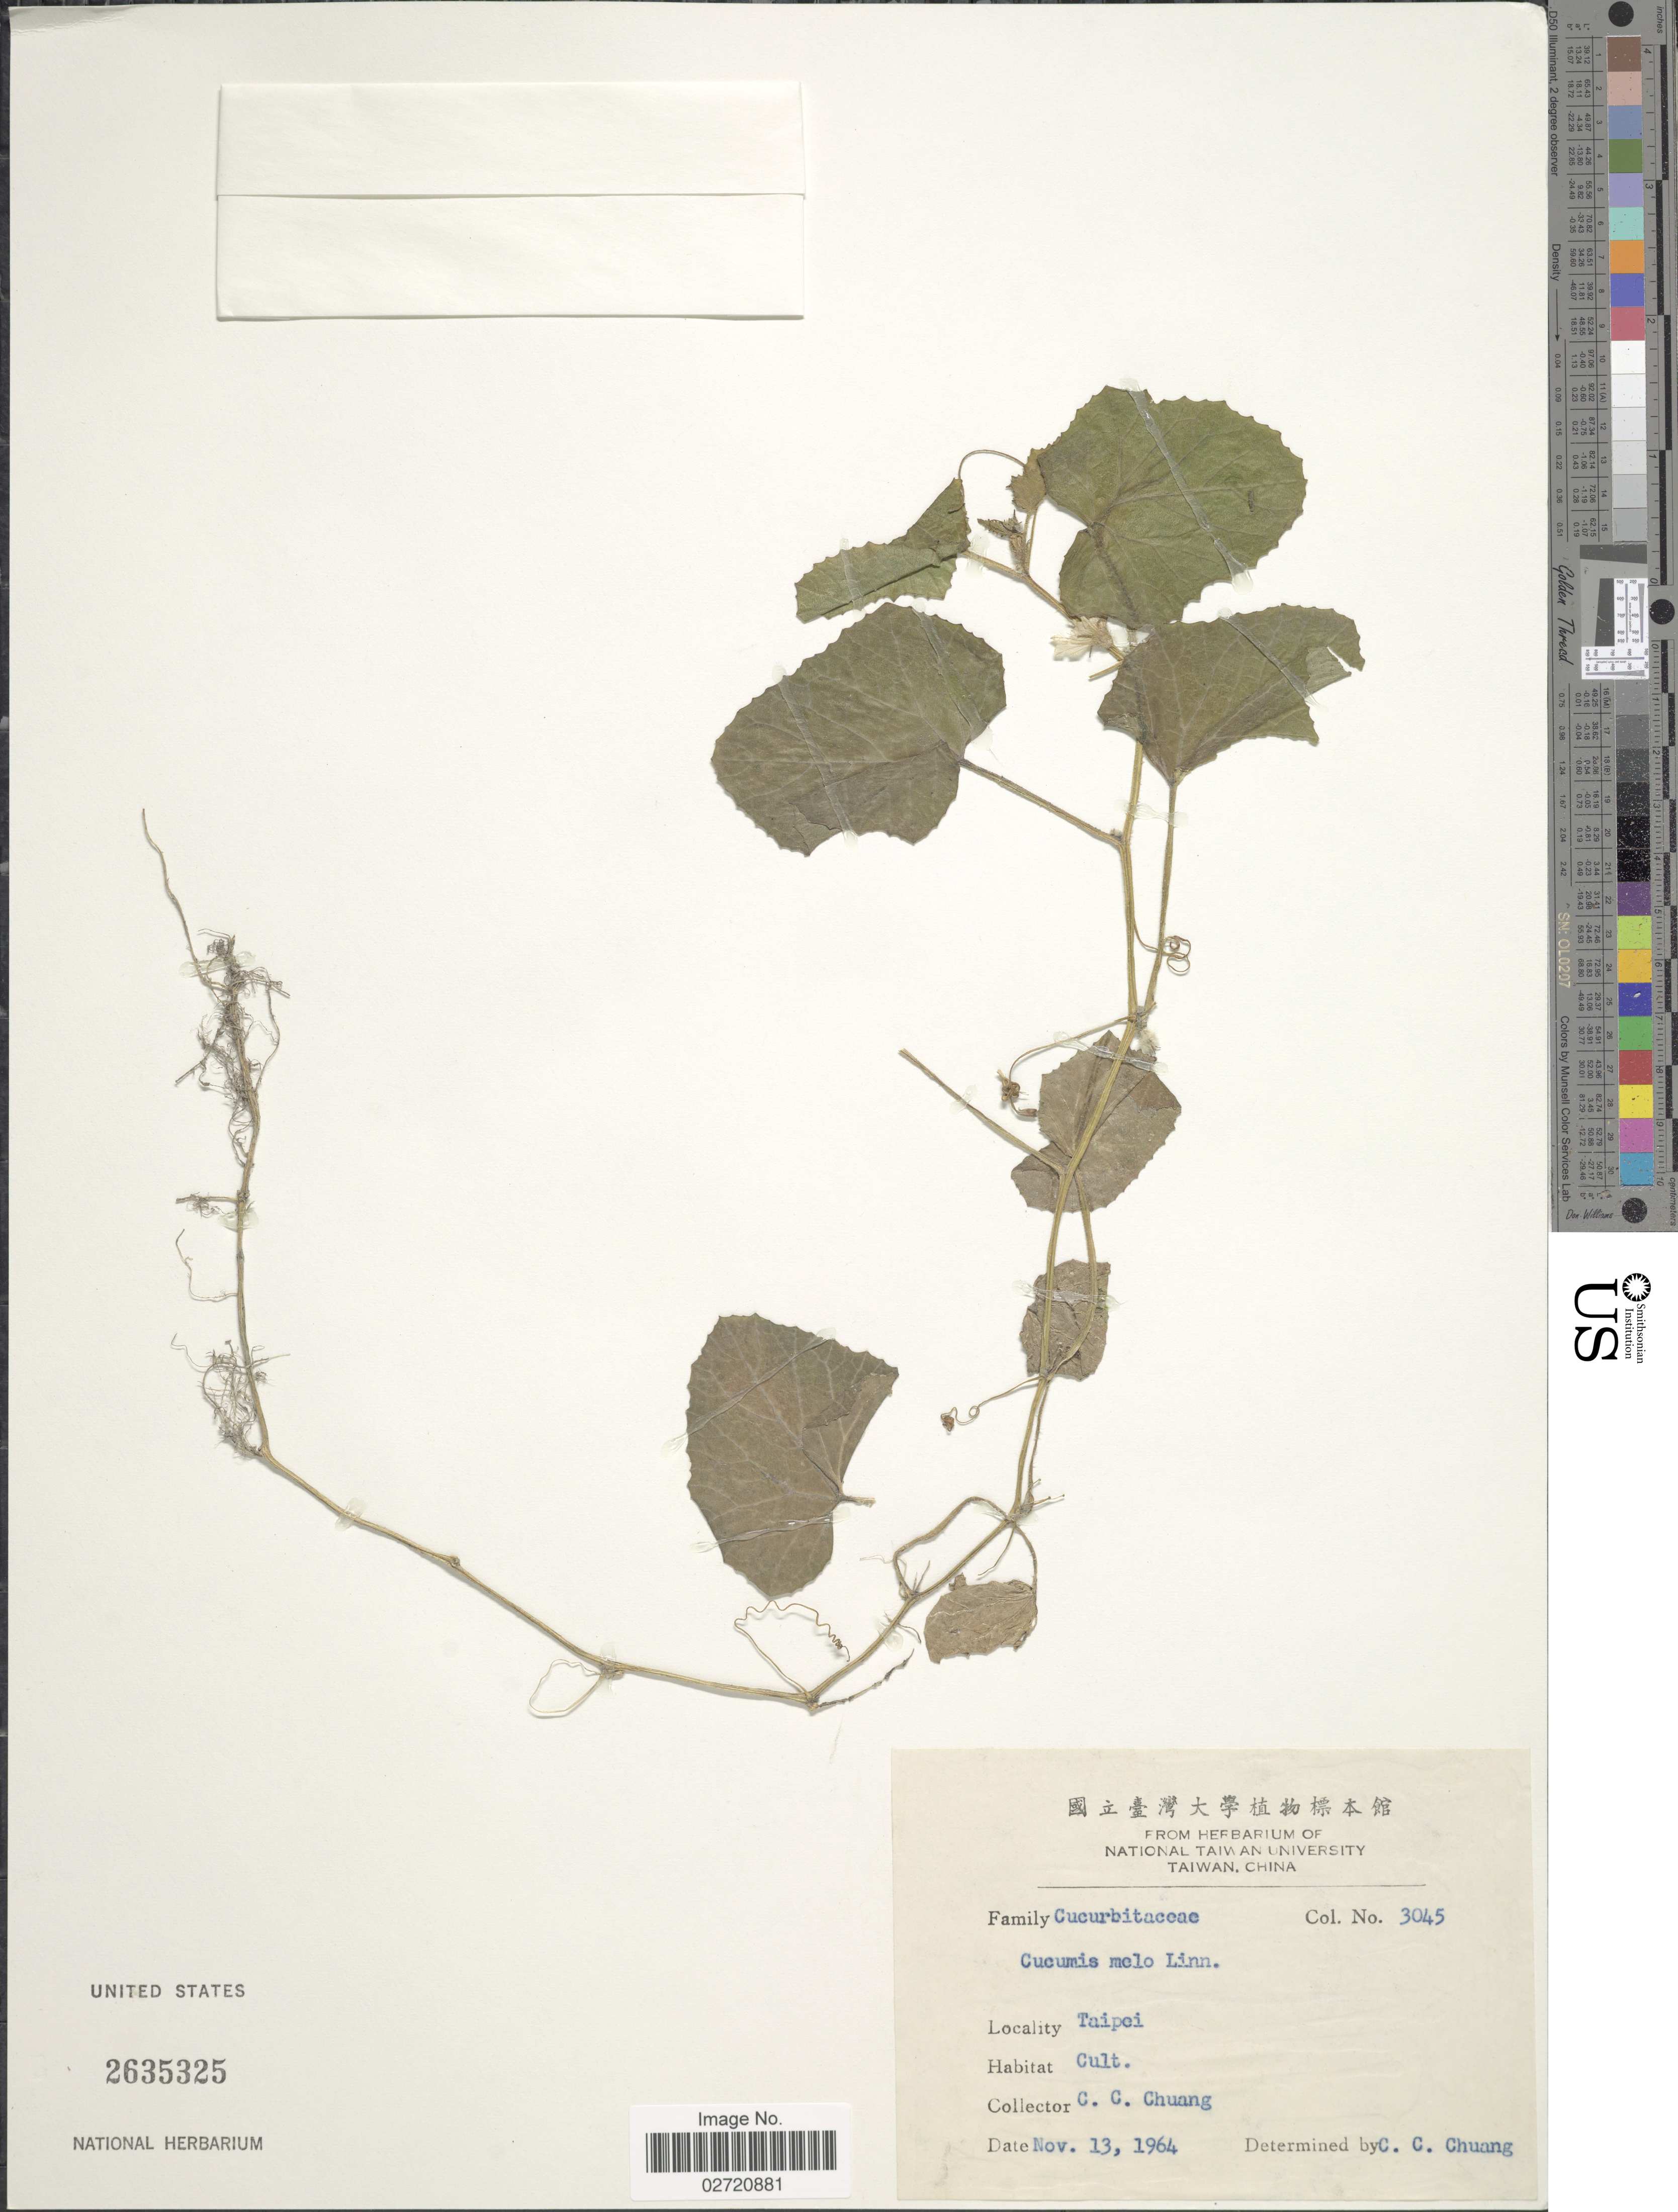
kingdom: Plantae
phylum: Tracheophyta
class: Magnoliopsida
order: Cucurbitales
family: Cucurbitaceae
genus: Cucumis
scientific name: Cucumis melo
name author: L.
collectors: C. C. Chuang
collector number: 3045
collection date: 1964-11-13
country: Taiwan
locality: Taipei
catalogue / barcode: US 2635325